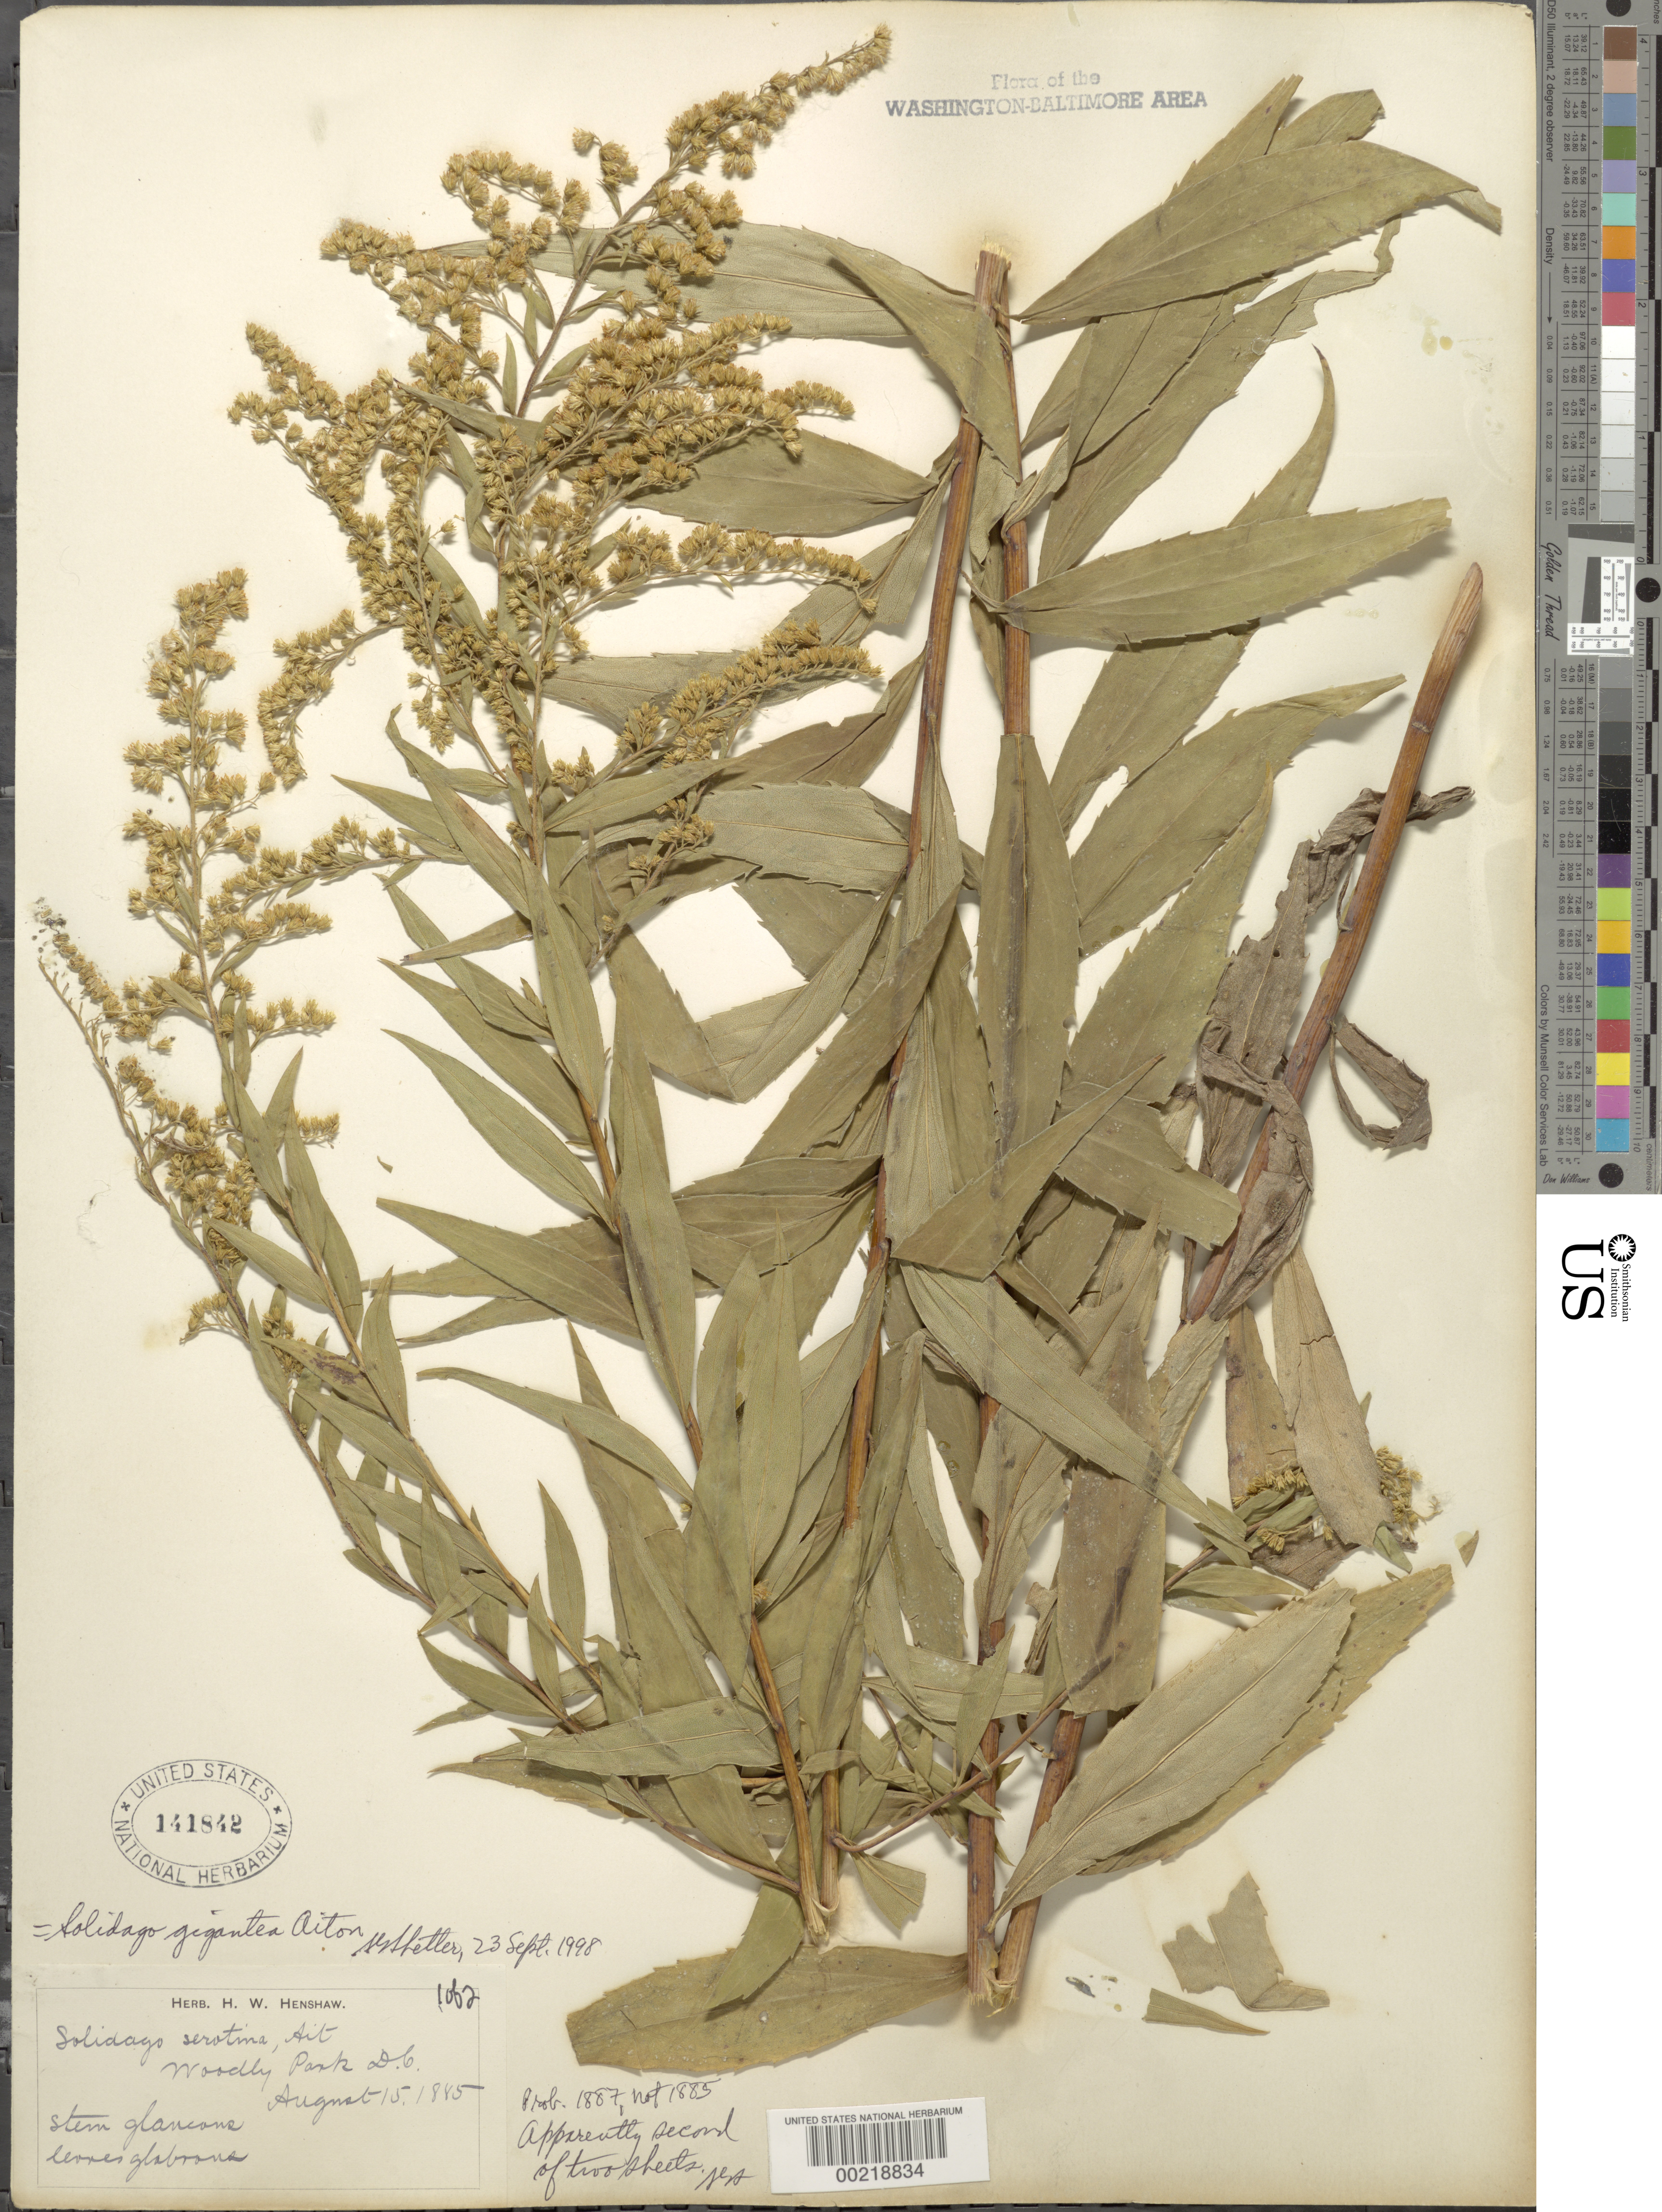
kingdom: Plantae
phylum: Tracheophyta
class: Magnoliopsida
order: Asterales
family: Asteraceae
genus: Solidago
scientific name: Solidago gigantea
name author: Aiton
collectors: H. Henshaw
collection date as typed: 15 Aug 1885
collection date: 1885-08-15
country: United States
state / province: District of Columbia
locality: Woodley Park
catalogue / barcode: US 141842